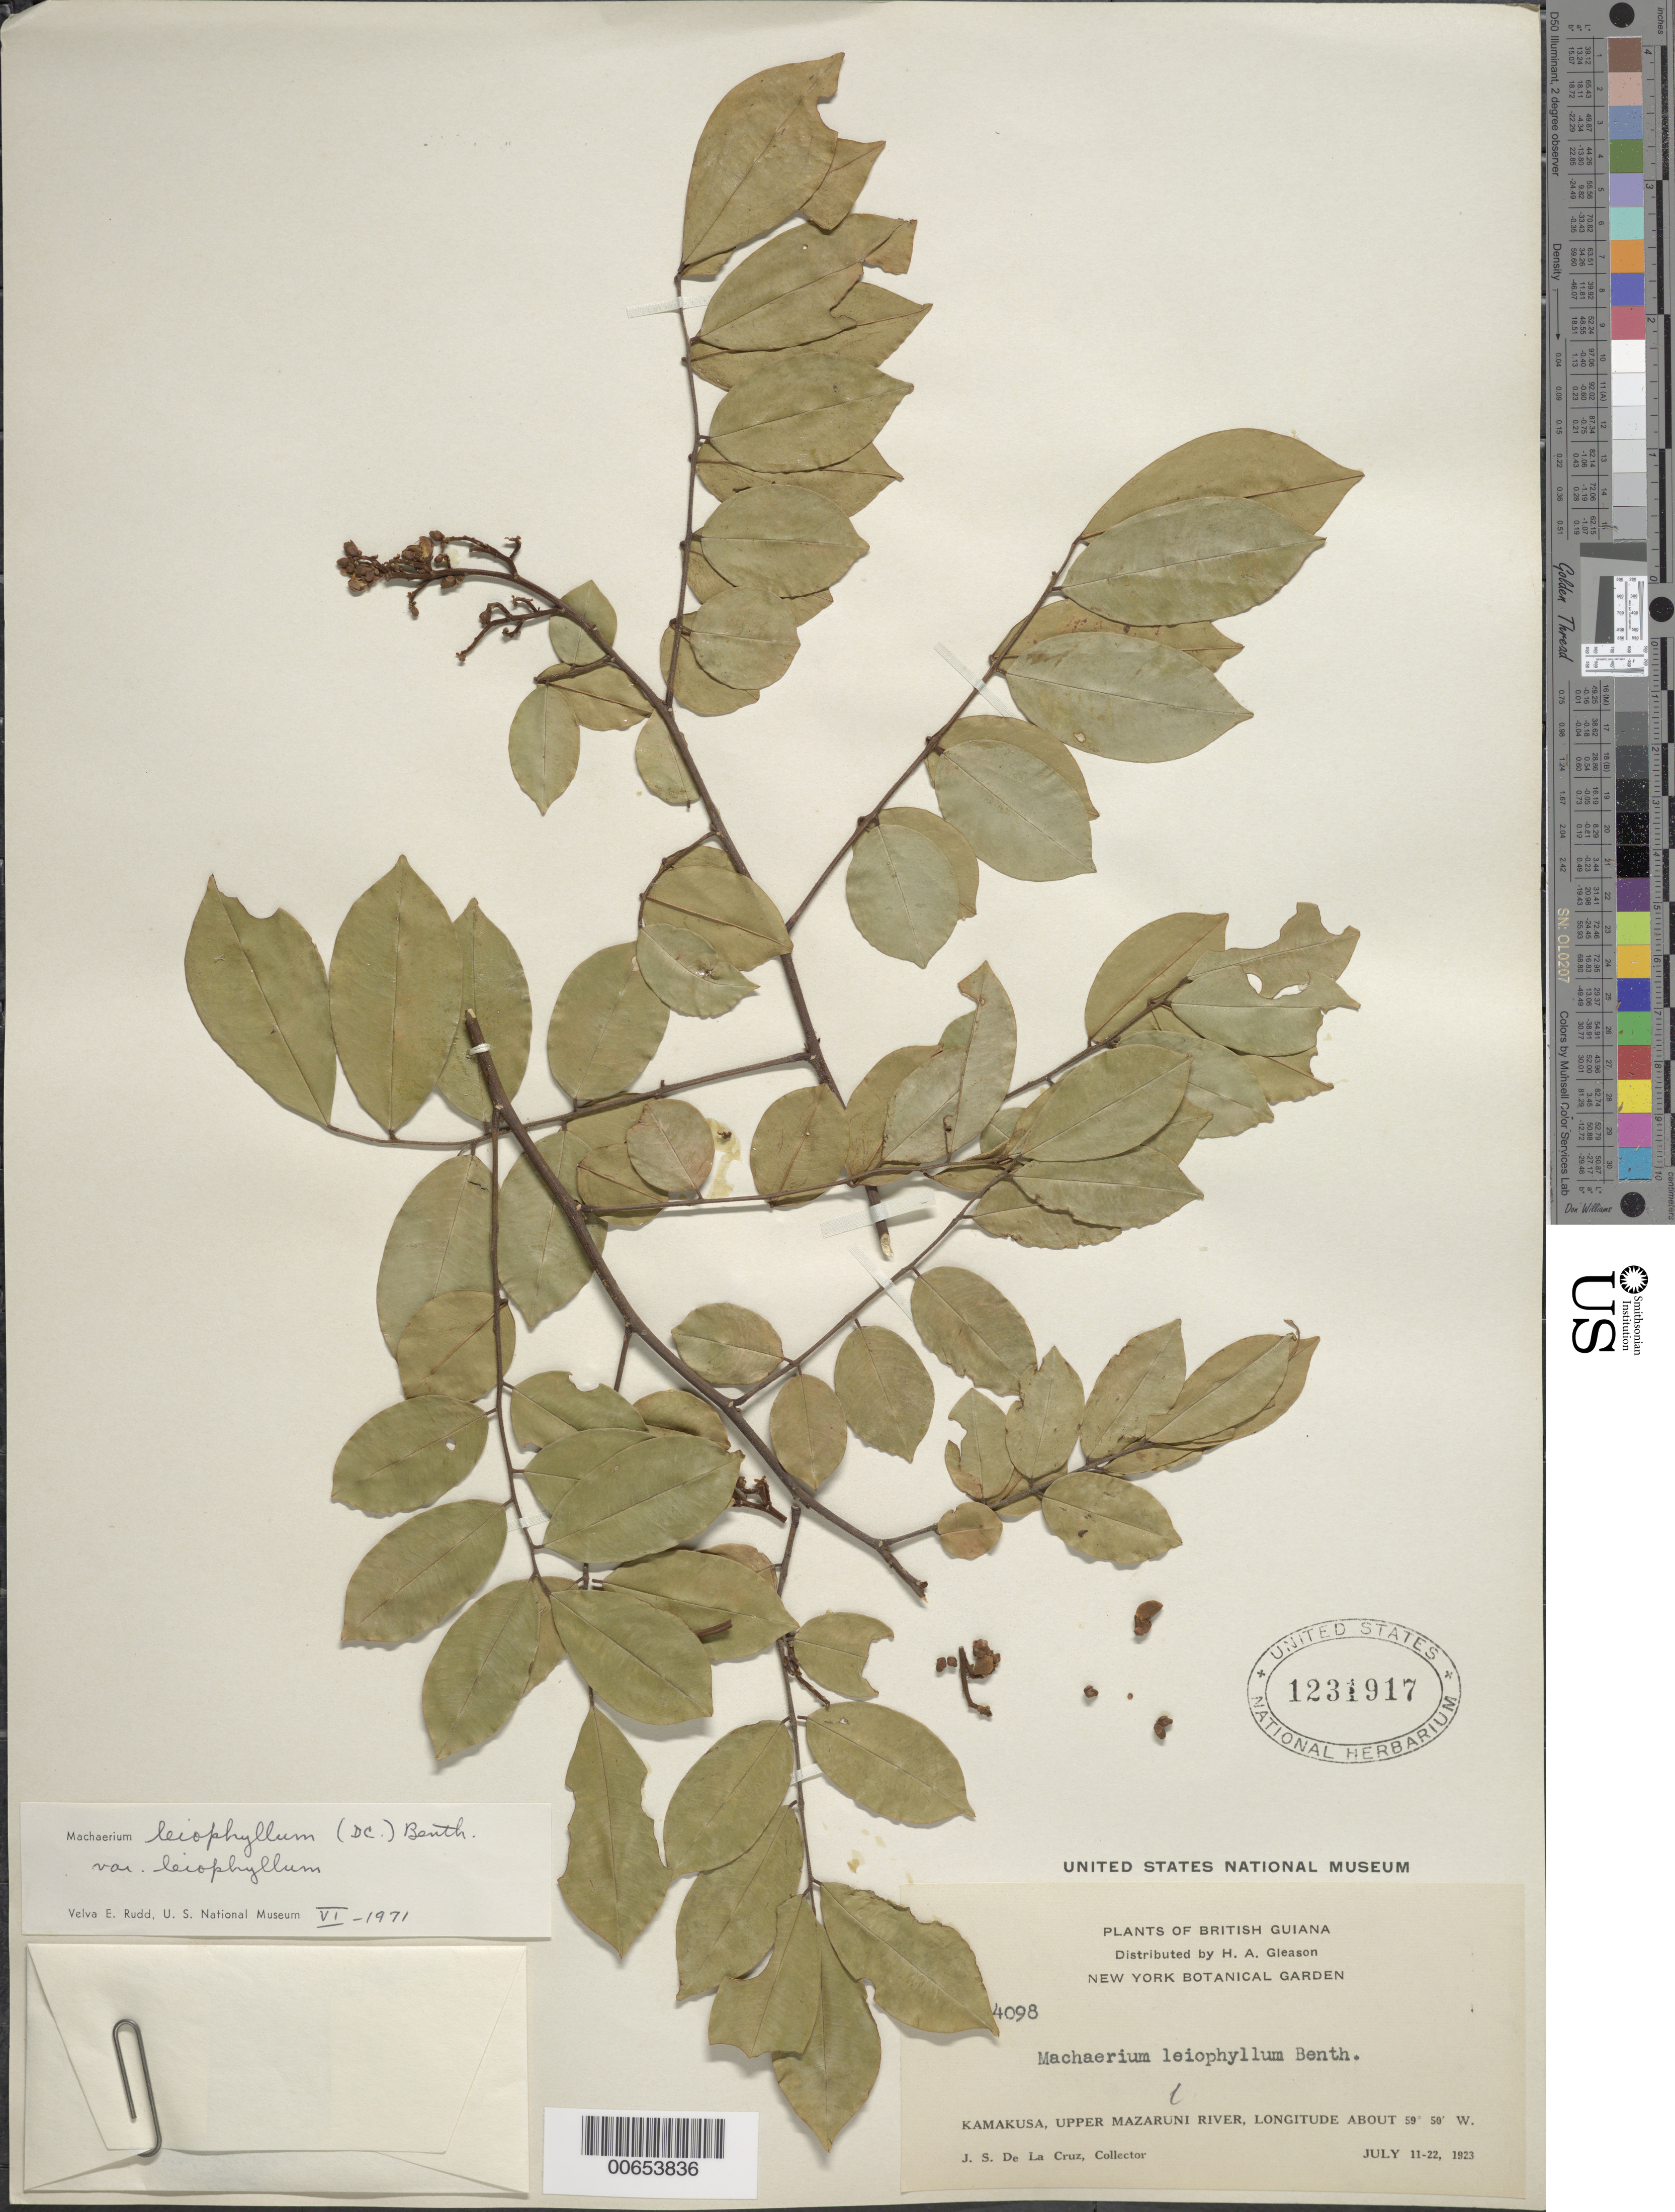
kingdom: Plantae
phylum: Tracheophyta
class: Magnoliopsida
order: Fabales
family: Fabaceae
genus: Machaerium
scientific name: Machaerium leiophyllum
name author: (DC.) Benth.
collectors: J. S. de la Cruz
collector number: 4098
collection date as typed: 11-Jul-23 to 22-Jul-23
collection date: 1923-07-11/1923-07-22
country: Guyana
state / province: Cuyuni-Mazaruni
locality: Kamakusa, Upper Mazaruni R.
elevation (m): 100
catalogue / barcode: US 1231917